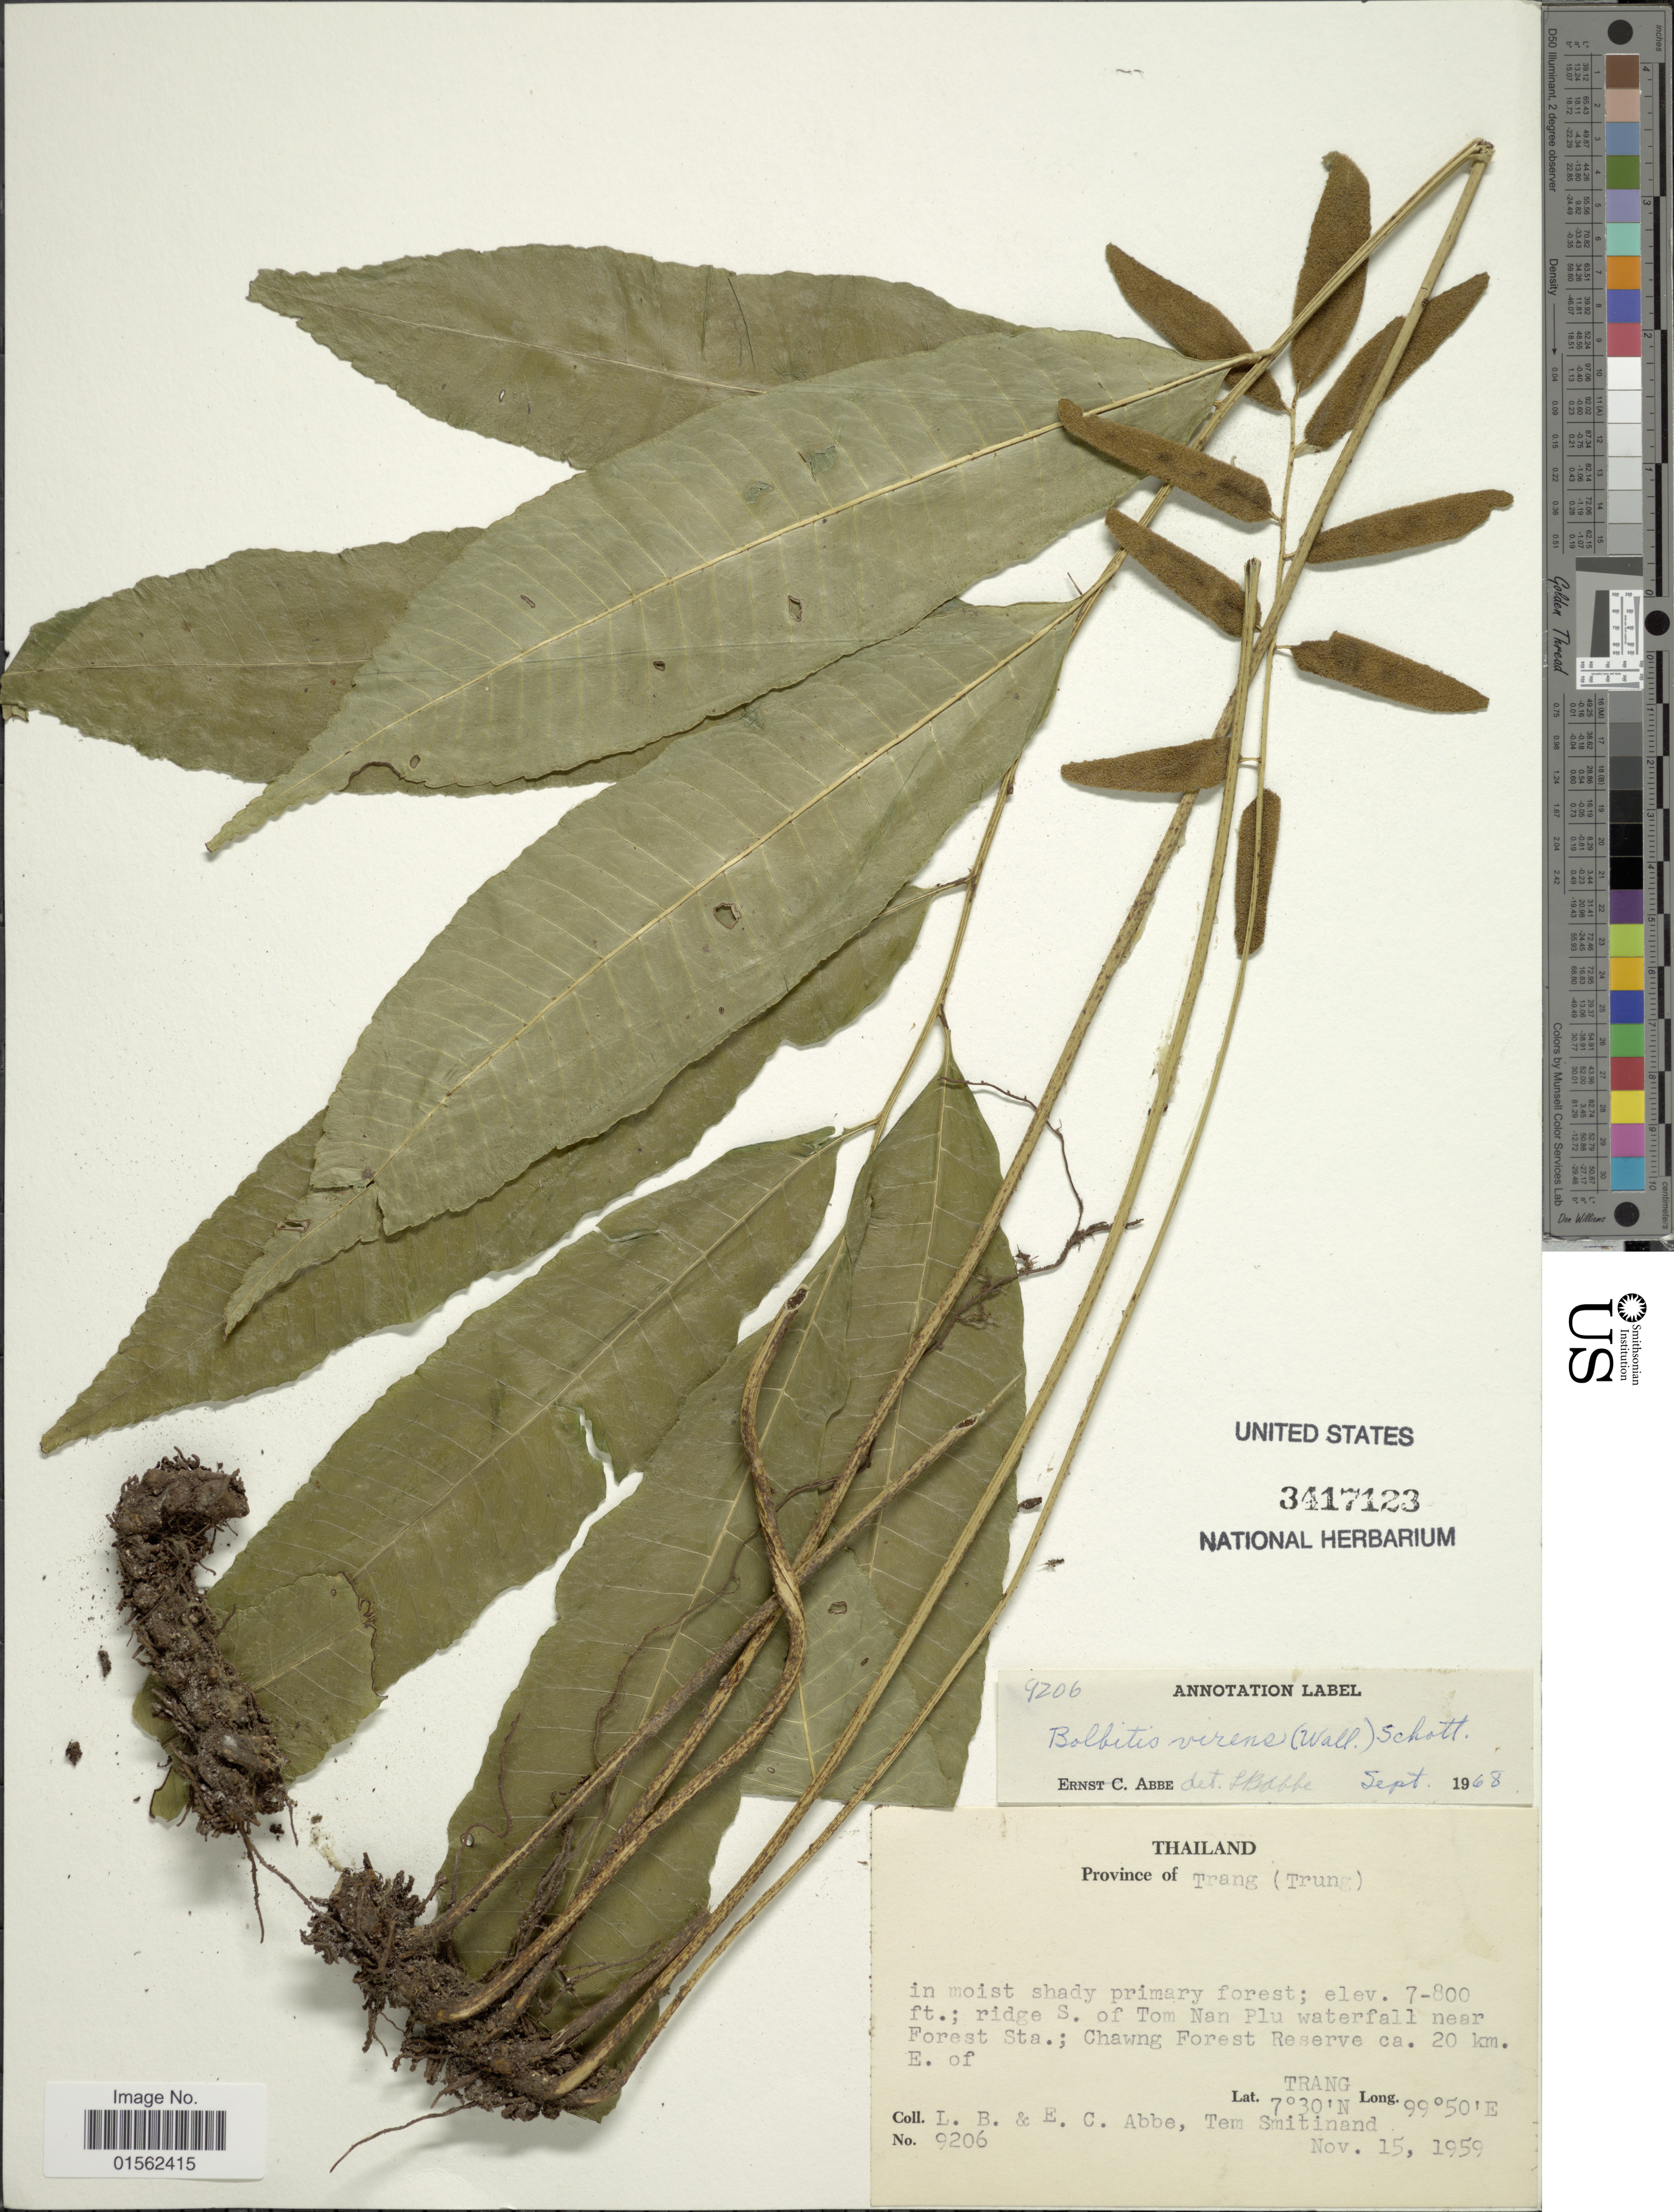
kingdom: Plantae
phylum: Tracheophyta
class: Polypodiopsida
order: Polypodiales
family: Dryopteridaceae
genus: Bolbitis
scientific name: Bolbitis virens var. deltigera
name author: (Wall. ex Clarke) Hennipman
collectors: L. B. Abbe, E. C. Abbe & T. Smitinand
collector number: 9206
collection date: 1959-11-15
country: Thailand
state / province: Trang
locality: Province of Trang (Trung), ridge S. of Tom Nan Plu waterfall near Forest Sta., Chawng Forest Reserve, E. of Trang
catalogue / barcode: US 3417123